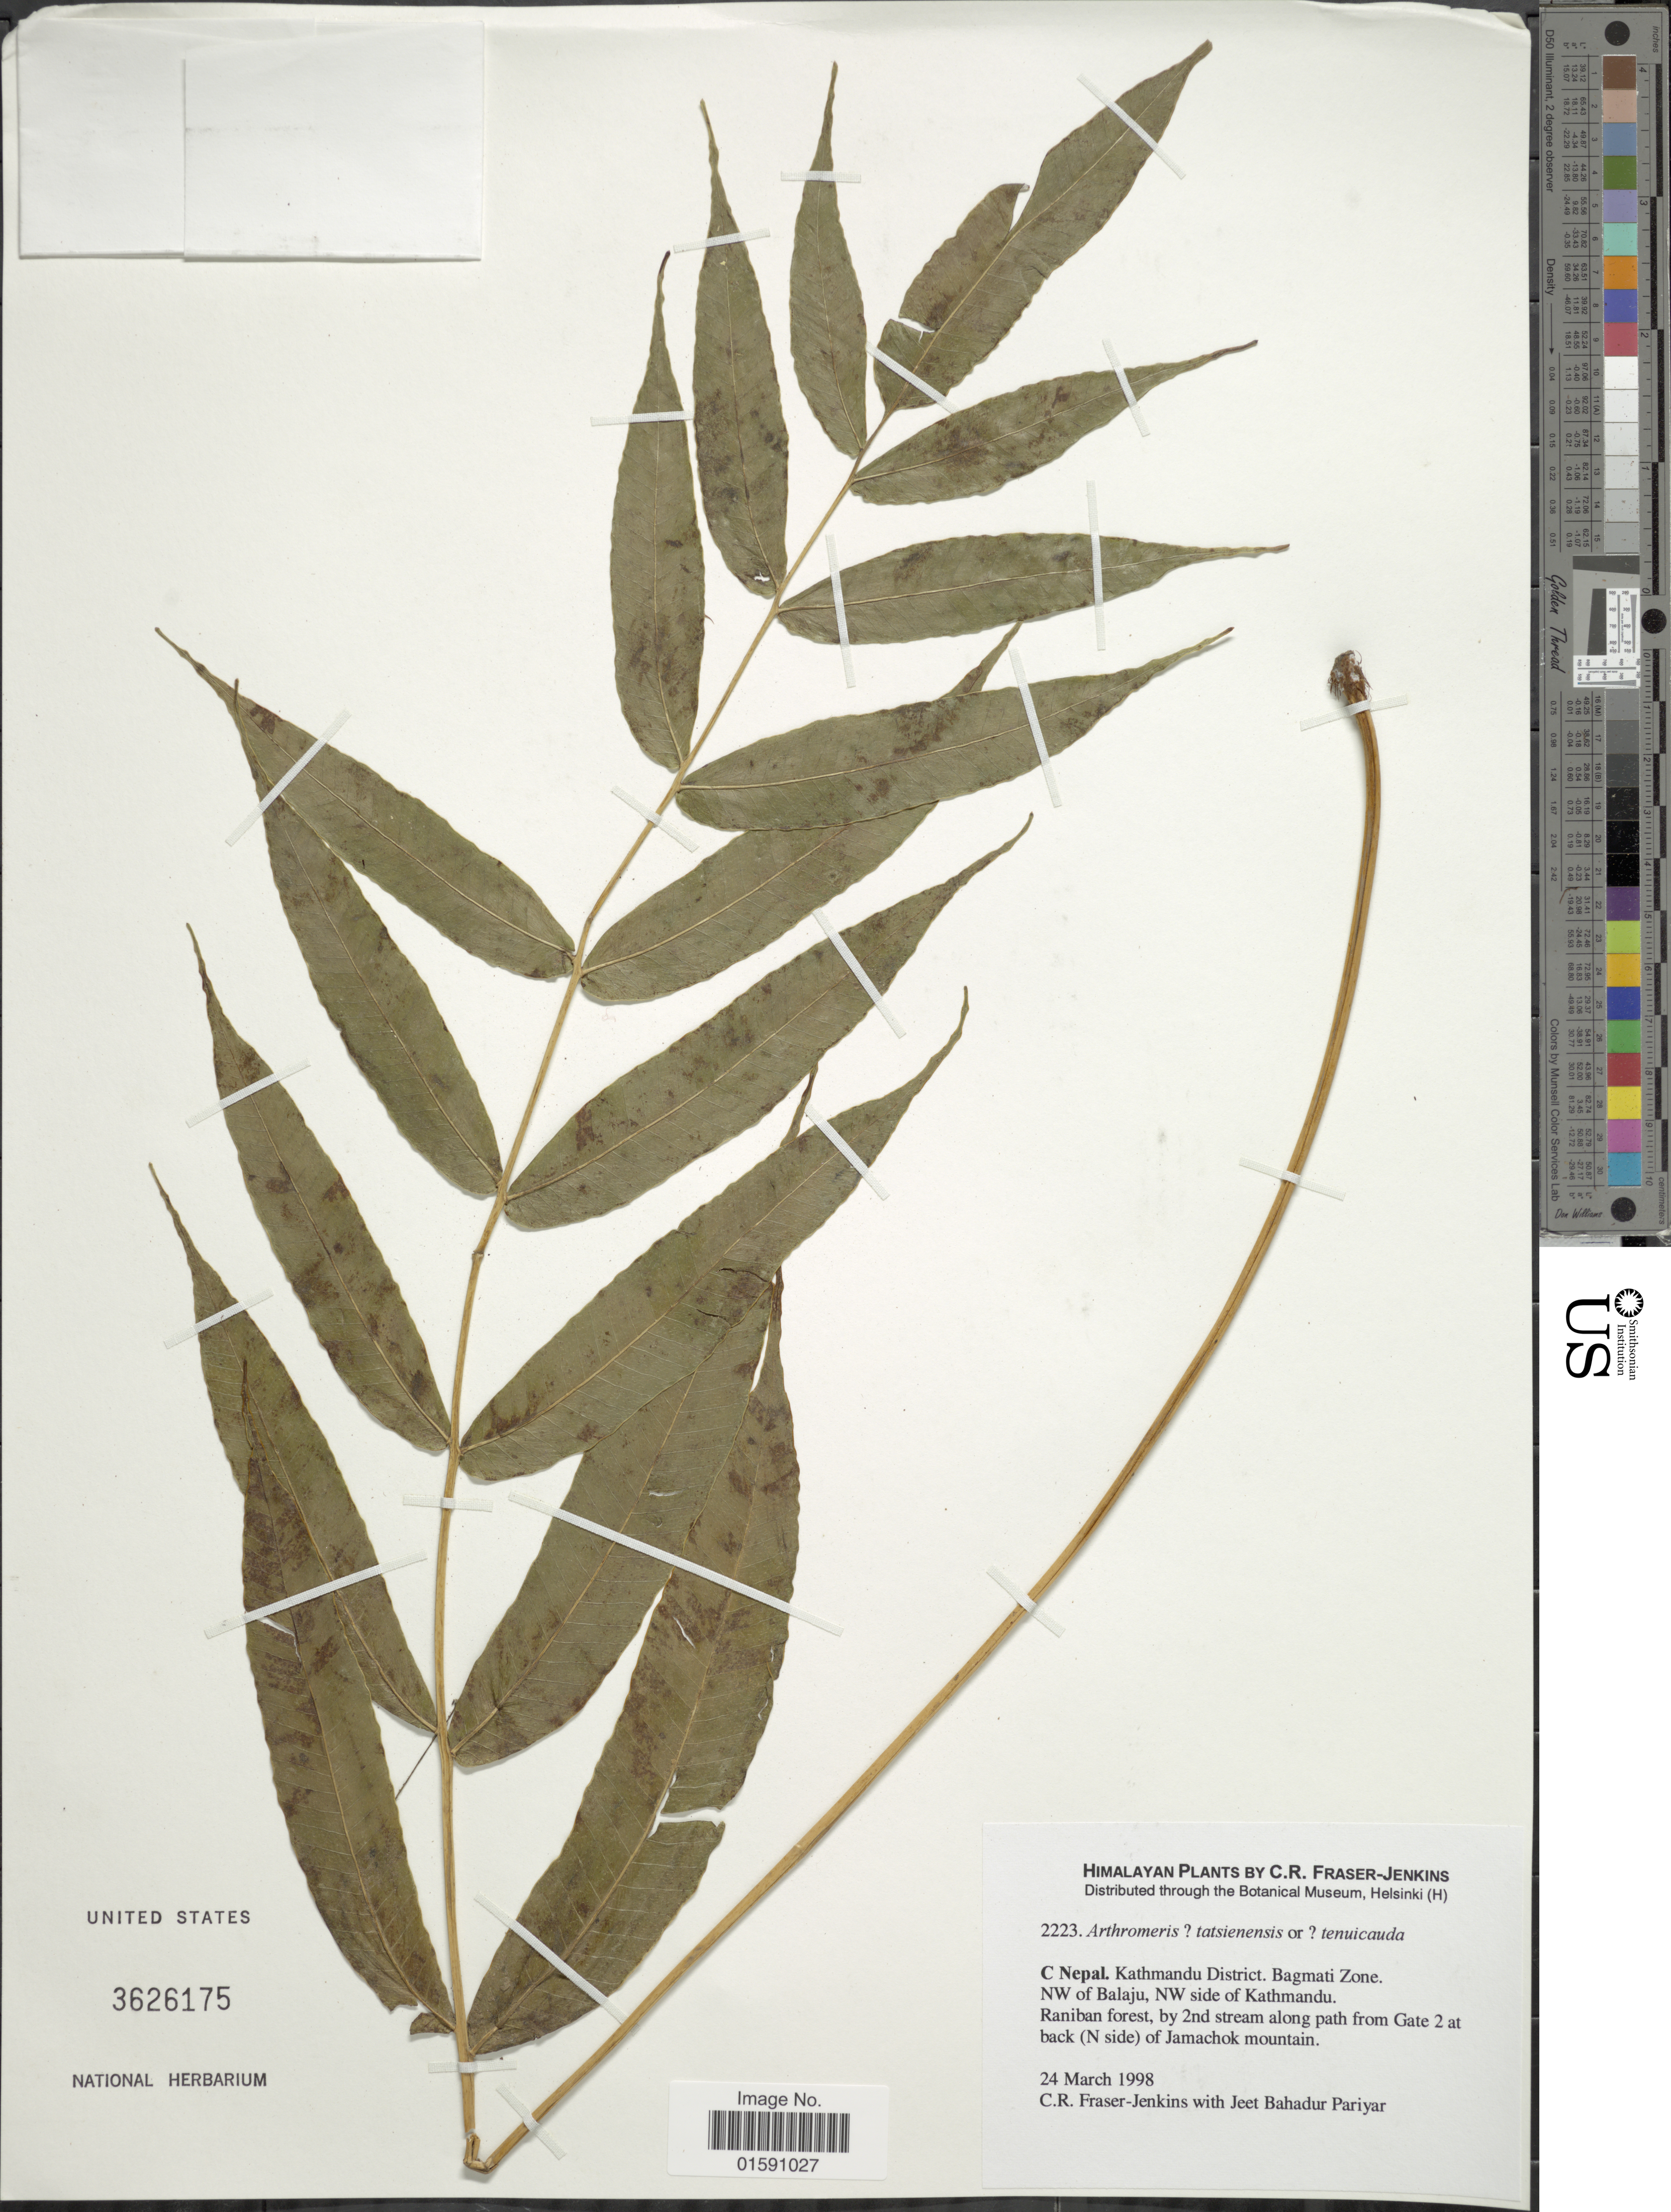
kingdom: Plantae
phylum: Tracheophyta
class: Polypodiopsida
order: Polypodiales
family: Polypodiaceae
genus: Arthromeris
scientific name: Arthromeris tatsienensis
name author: (Fr. & Bureau ex Christ) Ching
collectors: C. R. Fraser-Jenkins & J. Pariyar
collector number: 2223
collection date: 1998-03-24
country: Nepal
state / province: Bagmati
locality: C Nepal. kathmandu District. Bagmati Zone. NW of Balaju, NW of Kathmandu. raniban forest, by 2nd stream along path from Gate 2 at back (N side) of Jamachok mountain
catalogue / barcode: US 3626175